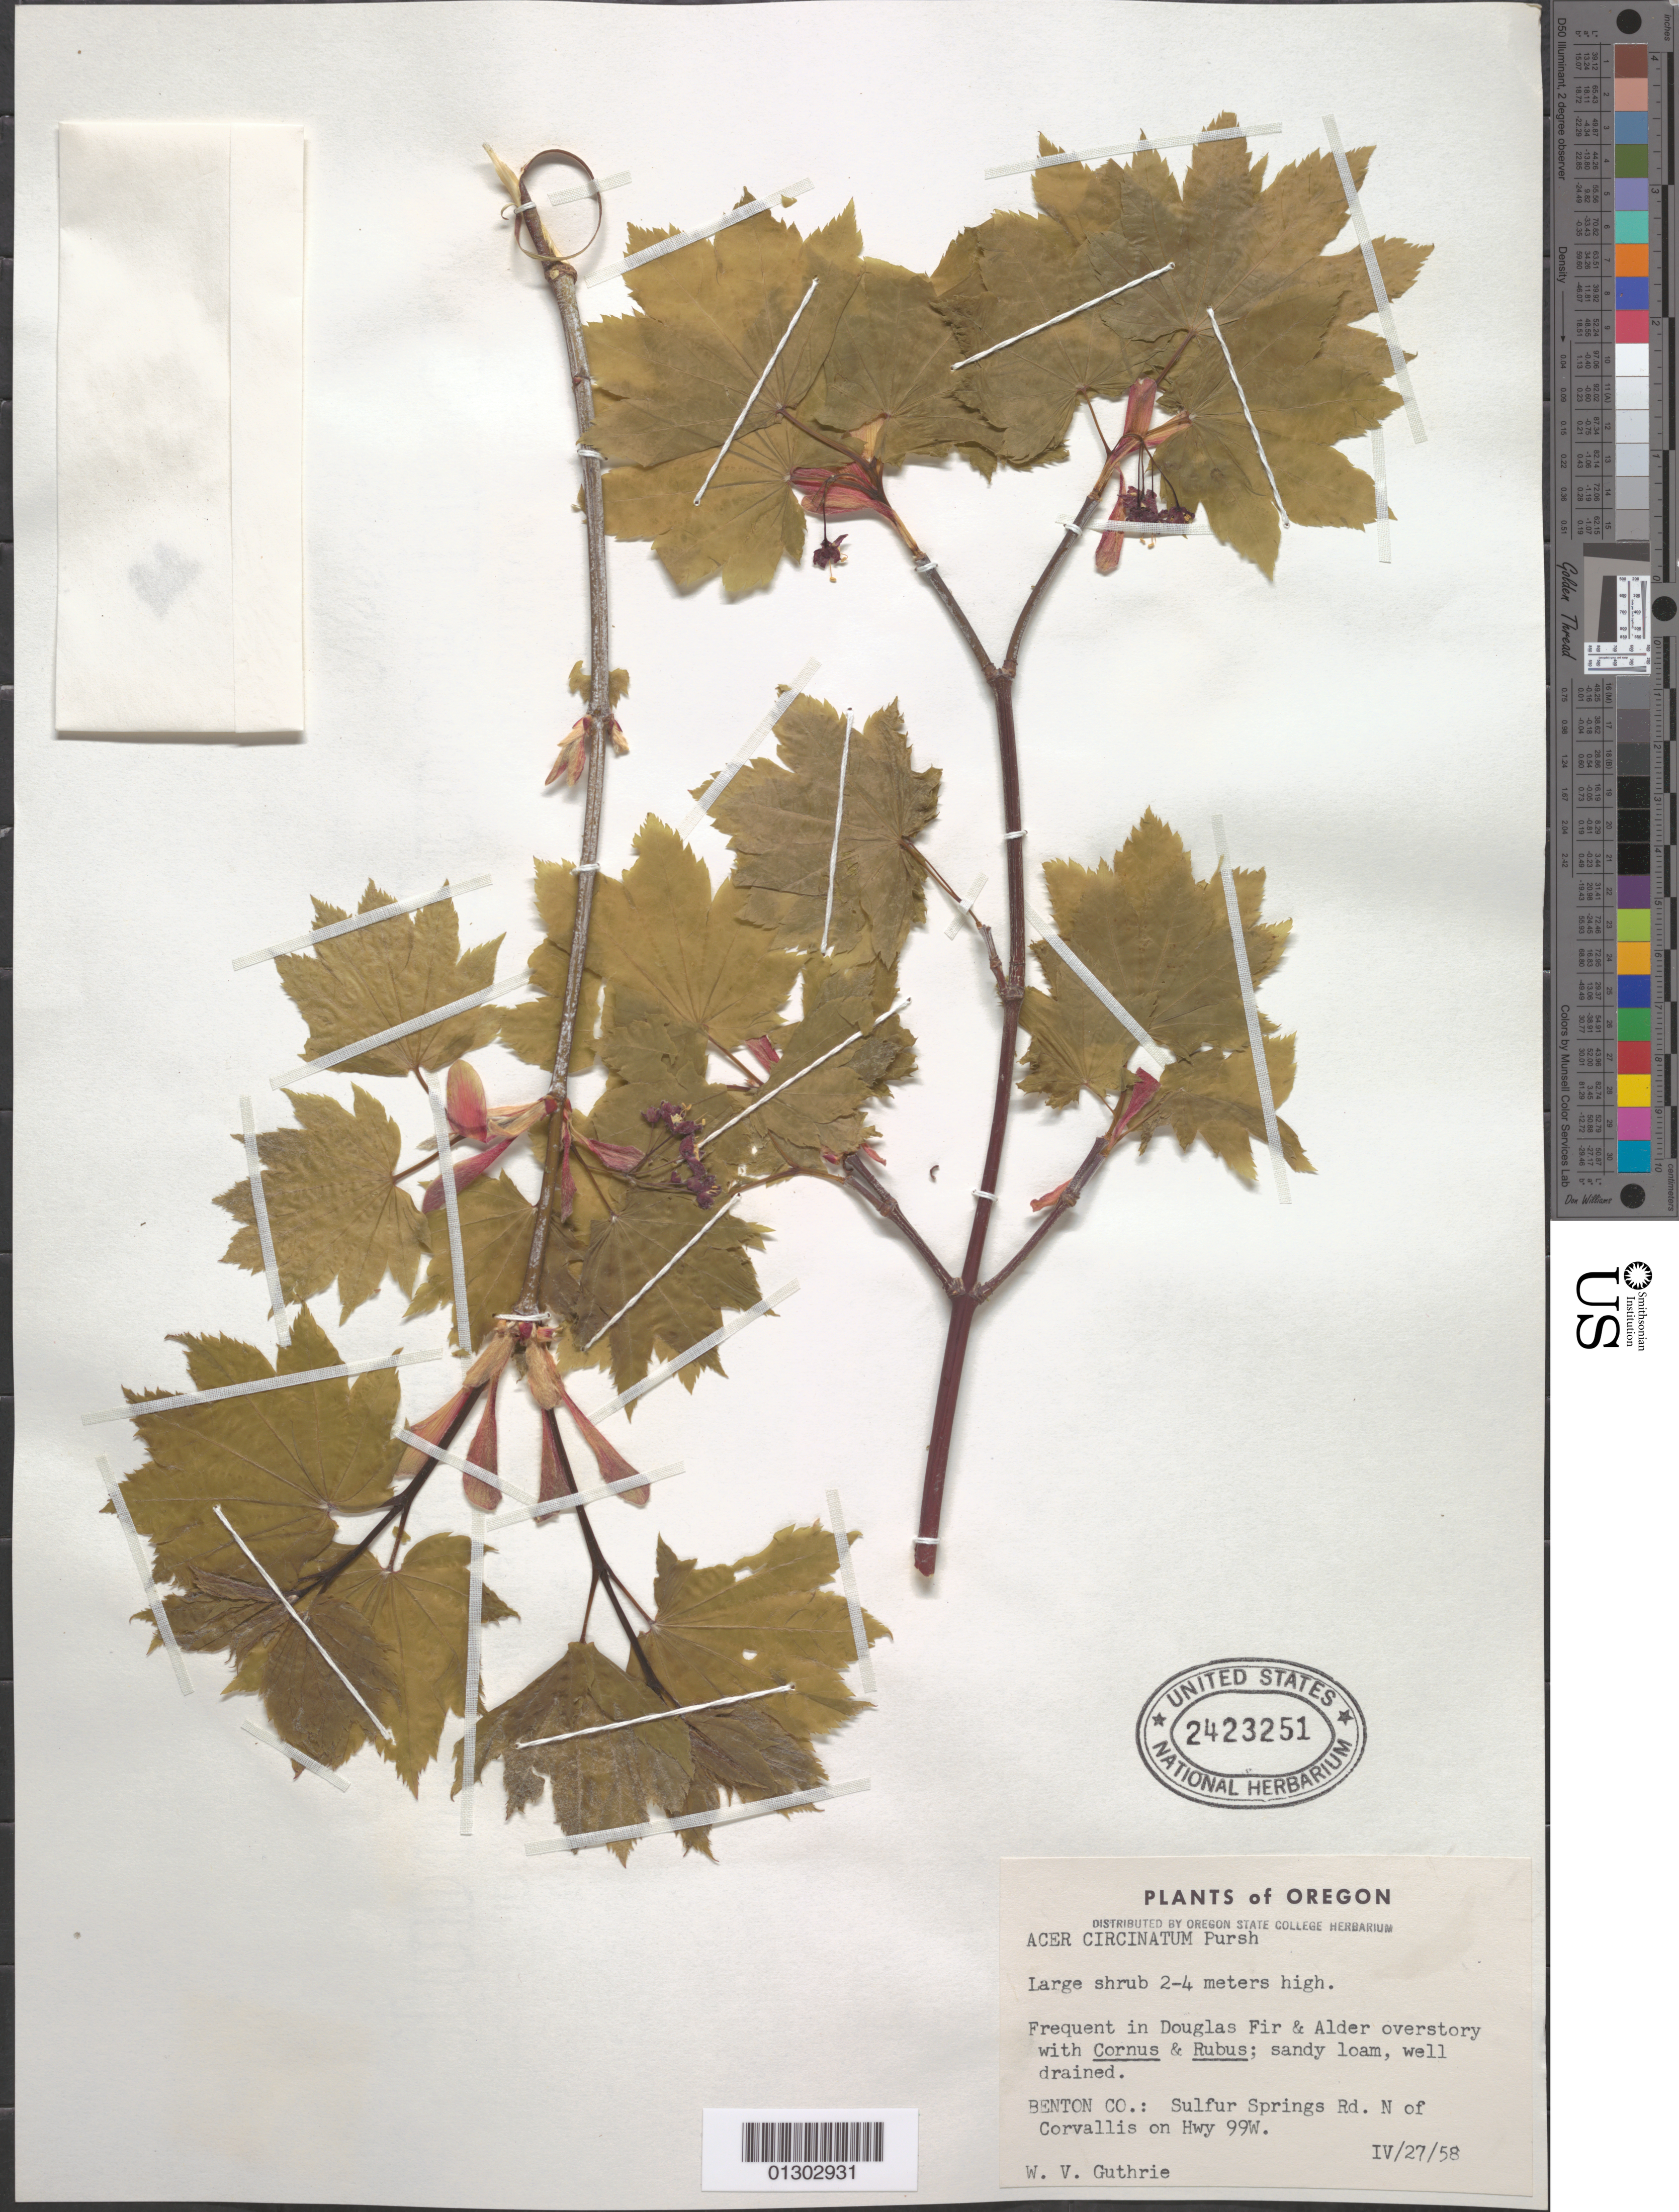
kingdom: Plantae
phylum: Tracheophyta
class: Magnoliopsida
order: Sapindales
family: Sapindaceae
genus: Acer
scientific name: Acer circinatum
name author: Pursh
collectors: W. Guthrie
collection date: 1958-04-27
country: United States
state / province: Oregon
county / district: Benton County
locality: Benton County, Sulfur Springs Road, N of Corvallis on Hwy 99W.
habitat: Frequent in Douglas Fir and Alder overstory with Cornus & Rebus; sandy loam, well drained.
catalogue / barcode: US 2423251